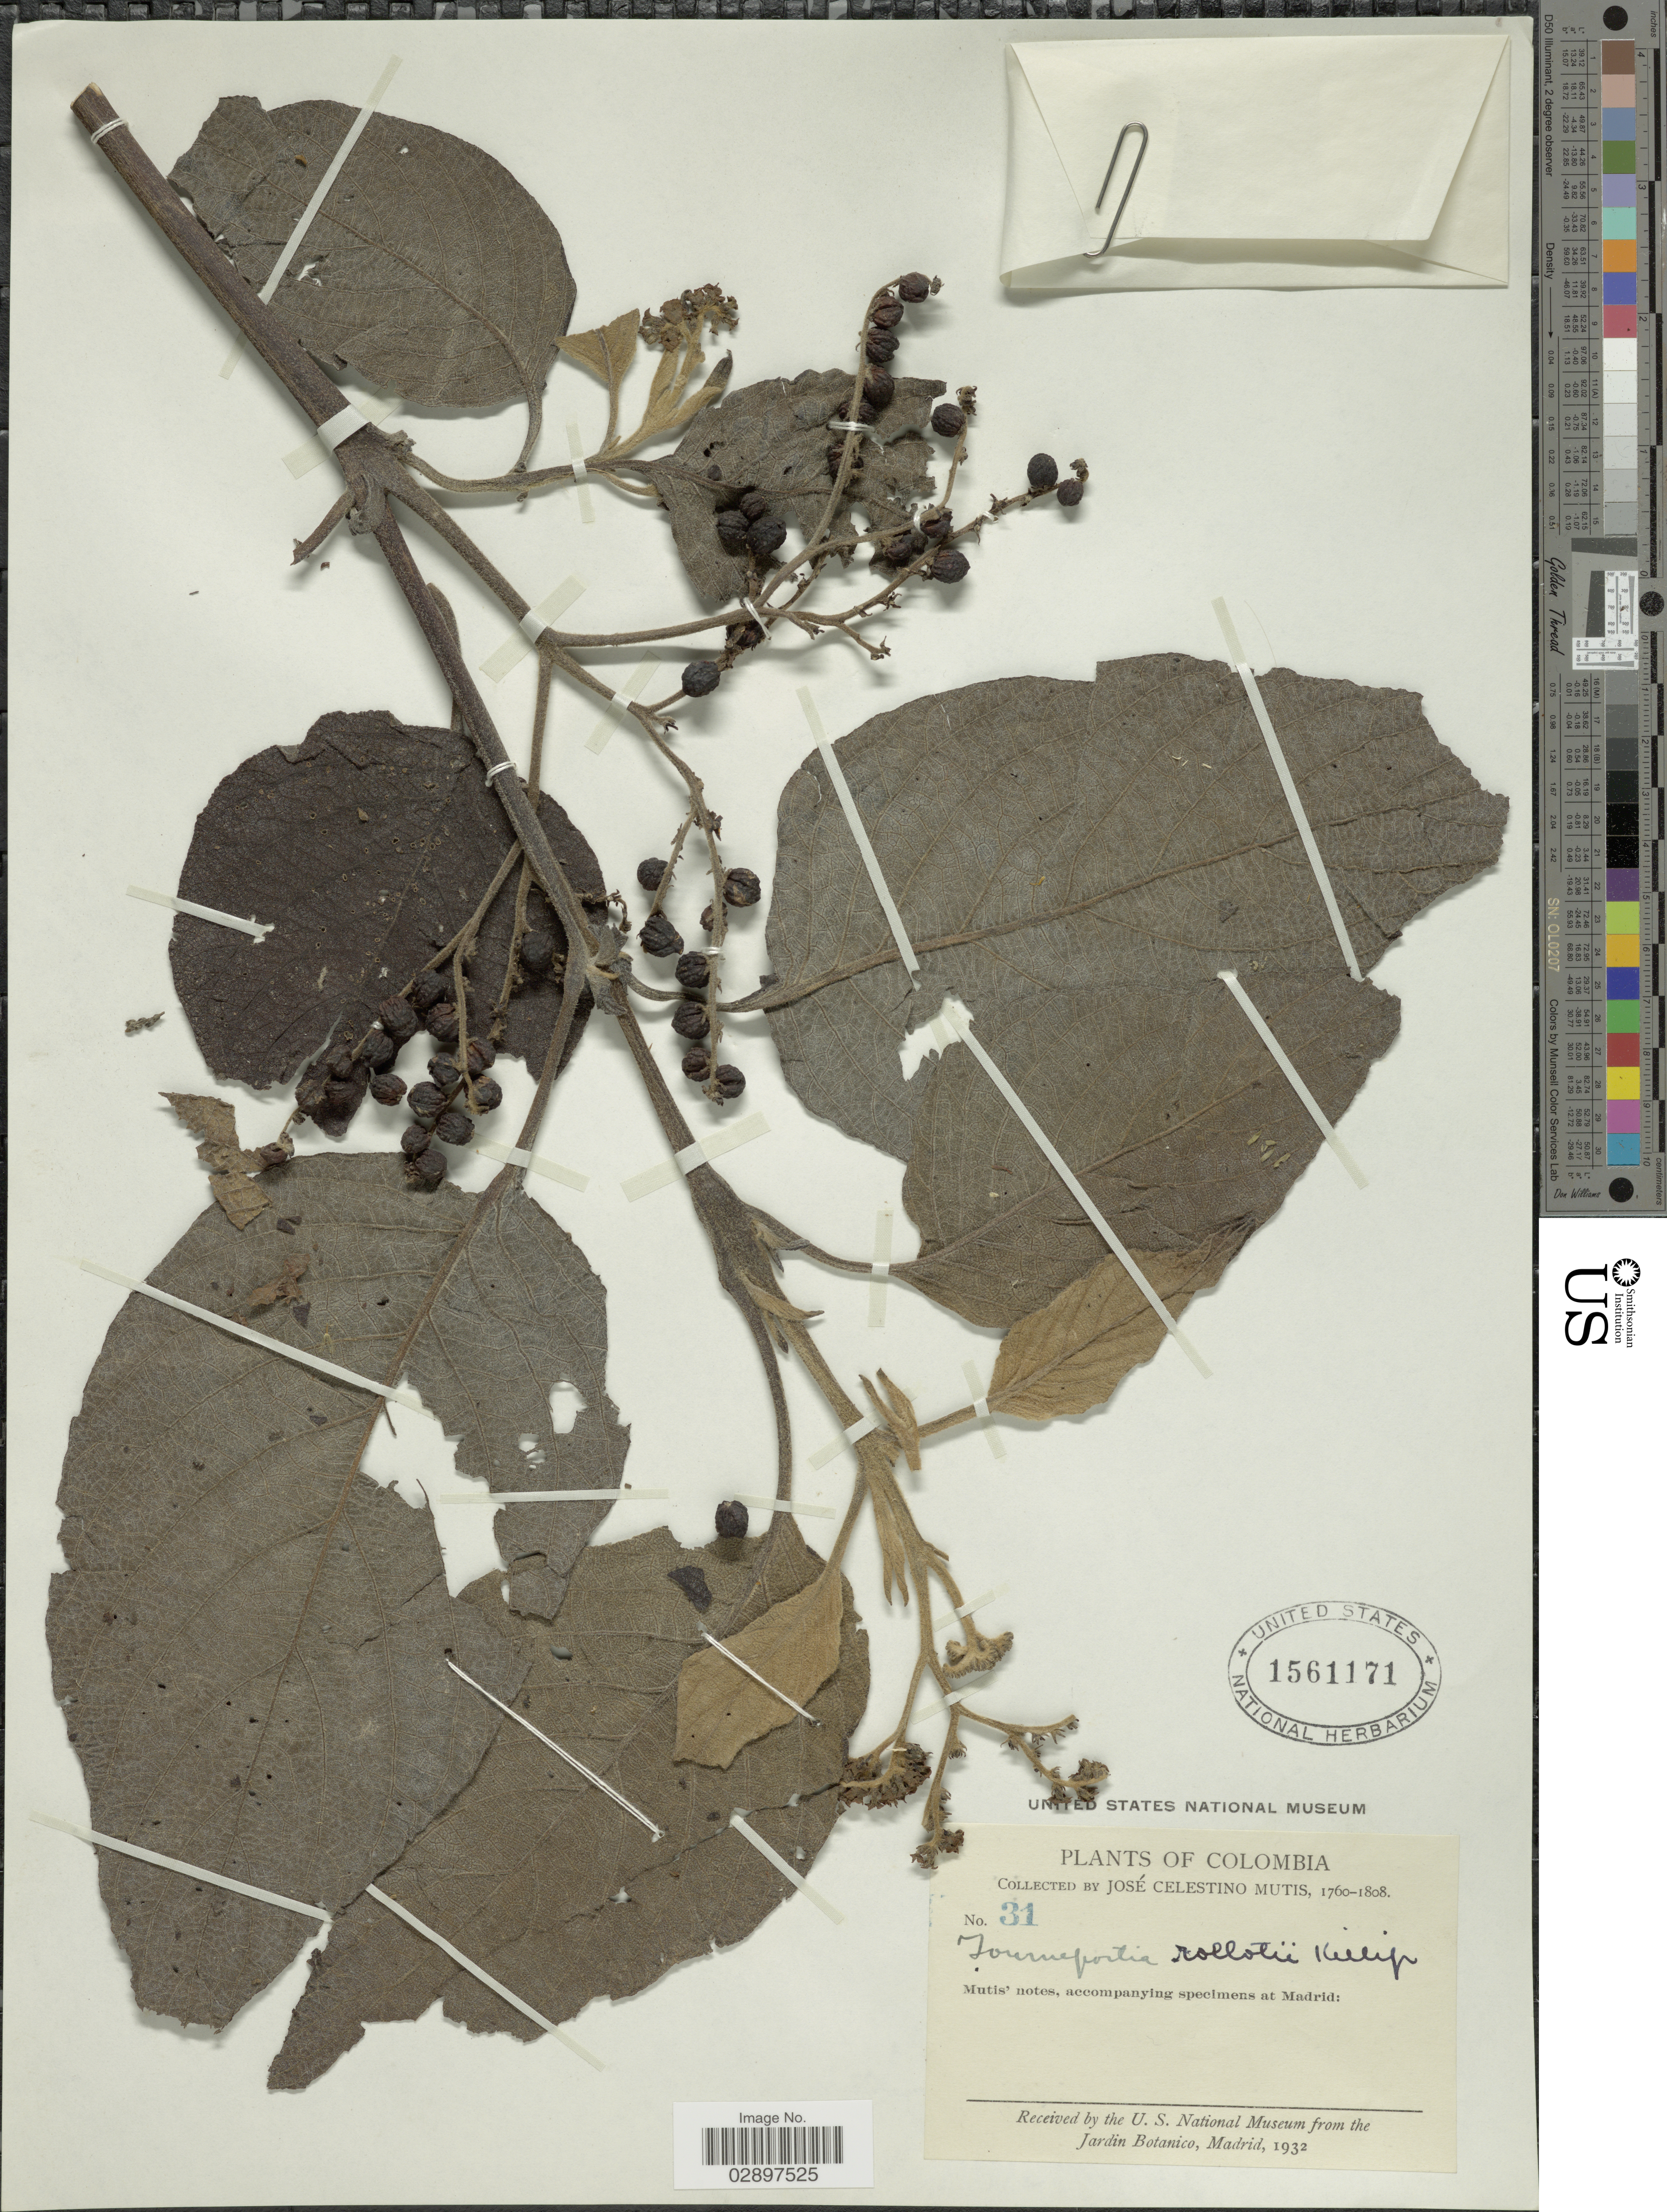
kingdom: Plantae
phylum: Tracheophyta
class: Magnoliopsida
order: Boraginales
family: Heliotropiaceae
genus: Tournefortia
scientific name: Tournefortia rollotii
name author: Killip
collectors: J. C. B. Mutis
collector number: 31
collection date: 1760/1808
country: Colombia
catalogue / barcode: US 1561171